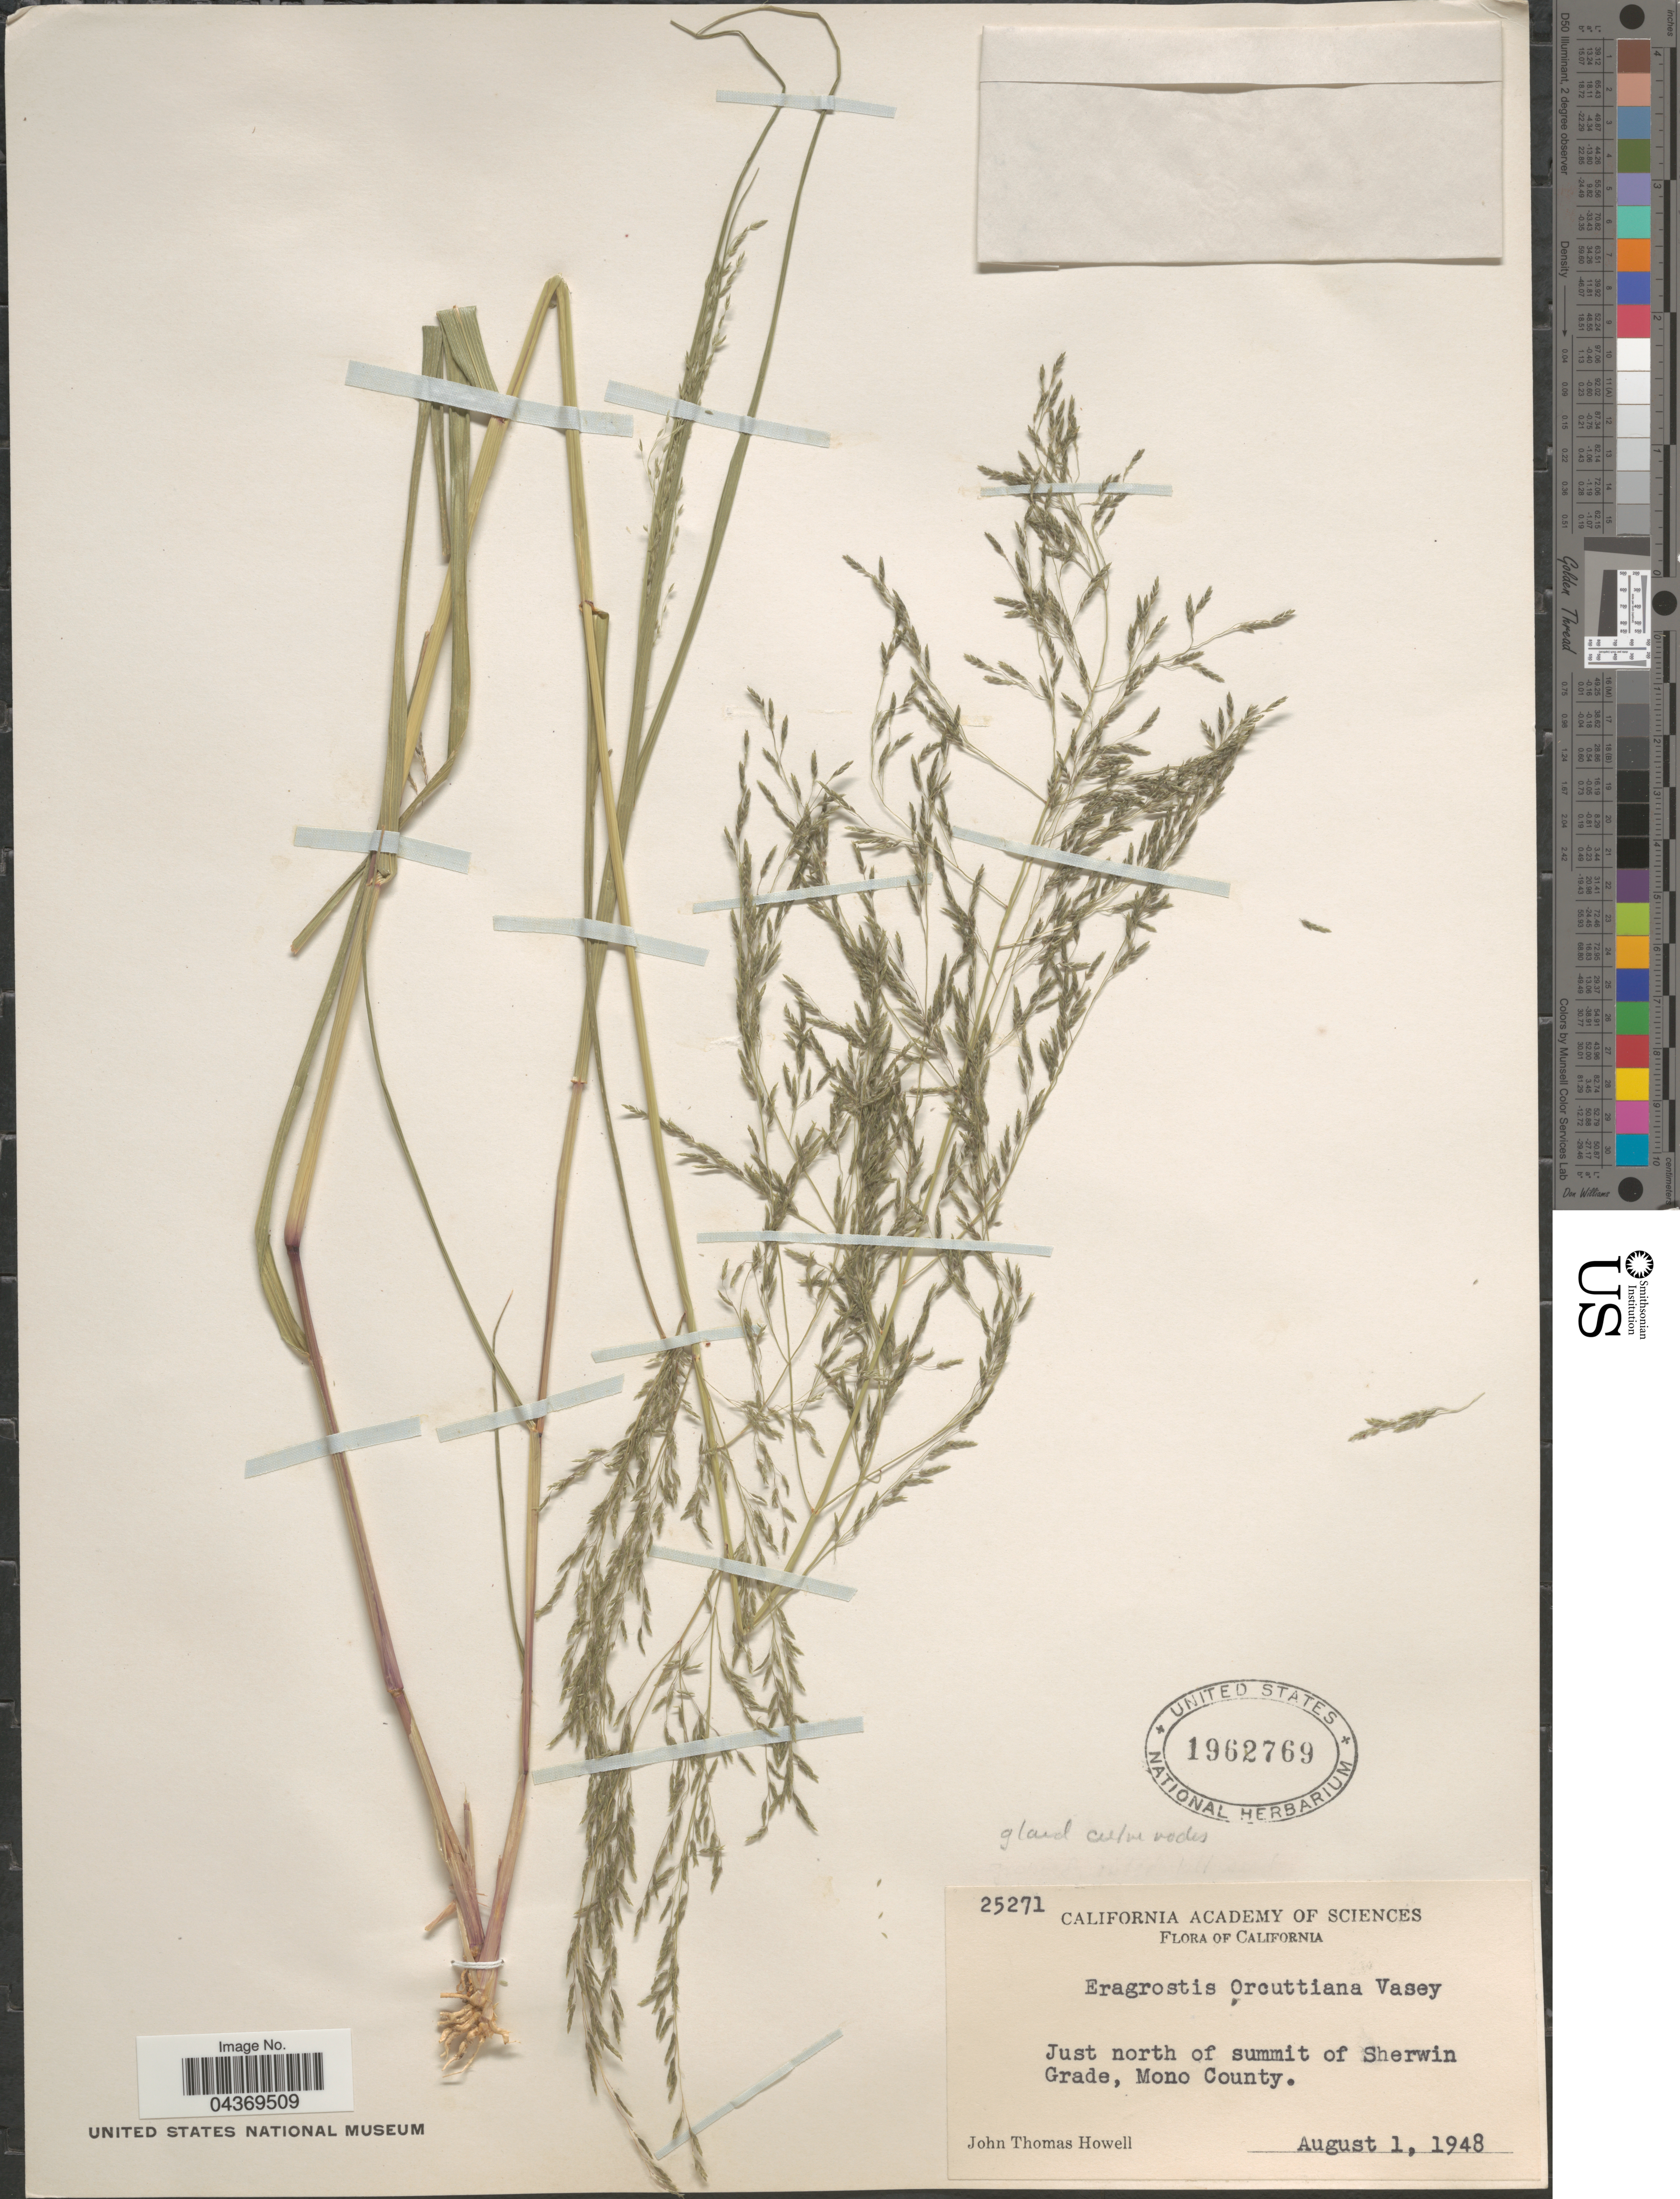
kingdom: Plantae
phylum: Tracheophyta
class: Liliopsida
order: Poales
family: Poaceae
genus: Eragrostis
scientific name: Eragrostis mexicana subsp. virescens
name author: (J. Presl) S.D. Koch & Sánchez Vega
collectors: J. T. Howell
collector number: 25271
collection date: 1948-08-01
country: United States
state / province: California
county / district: Mono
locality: Just north of summit of Sherwin Grade, Mono County.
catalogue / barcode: US 1962769